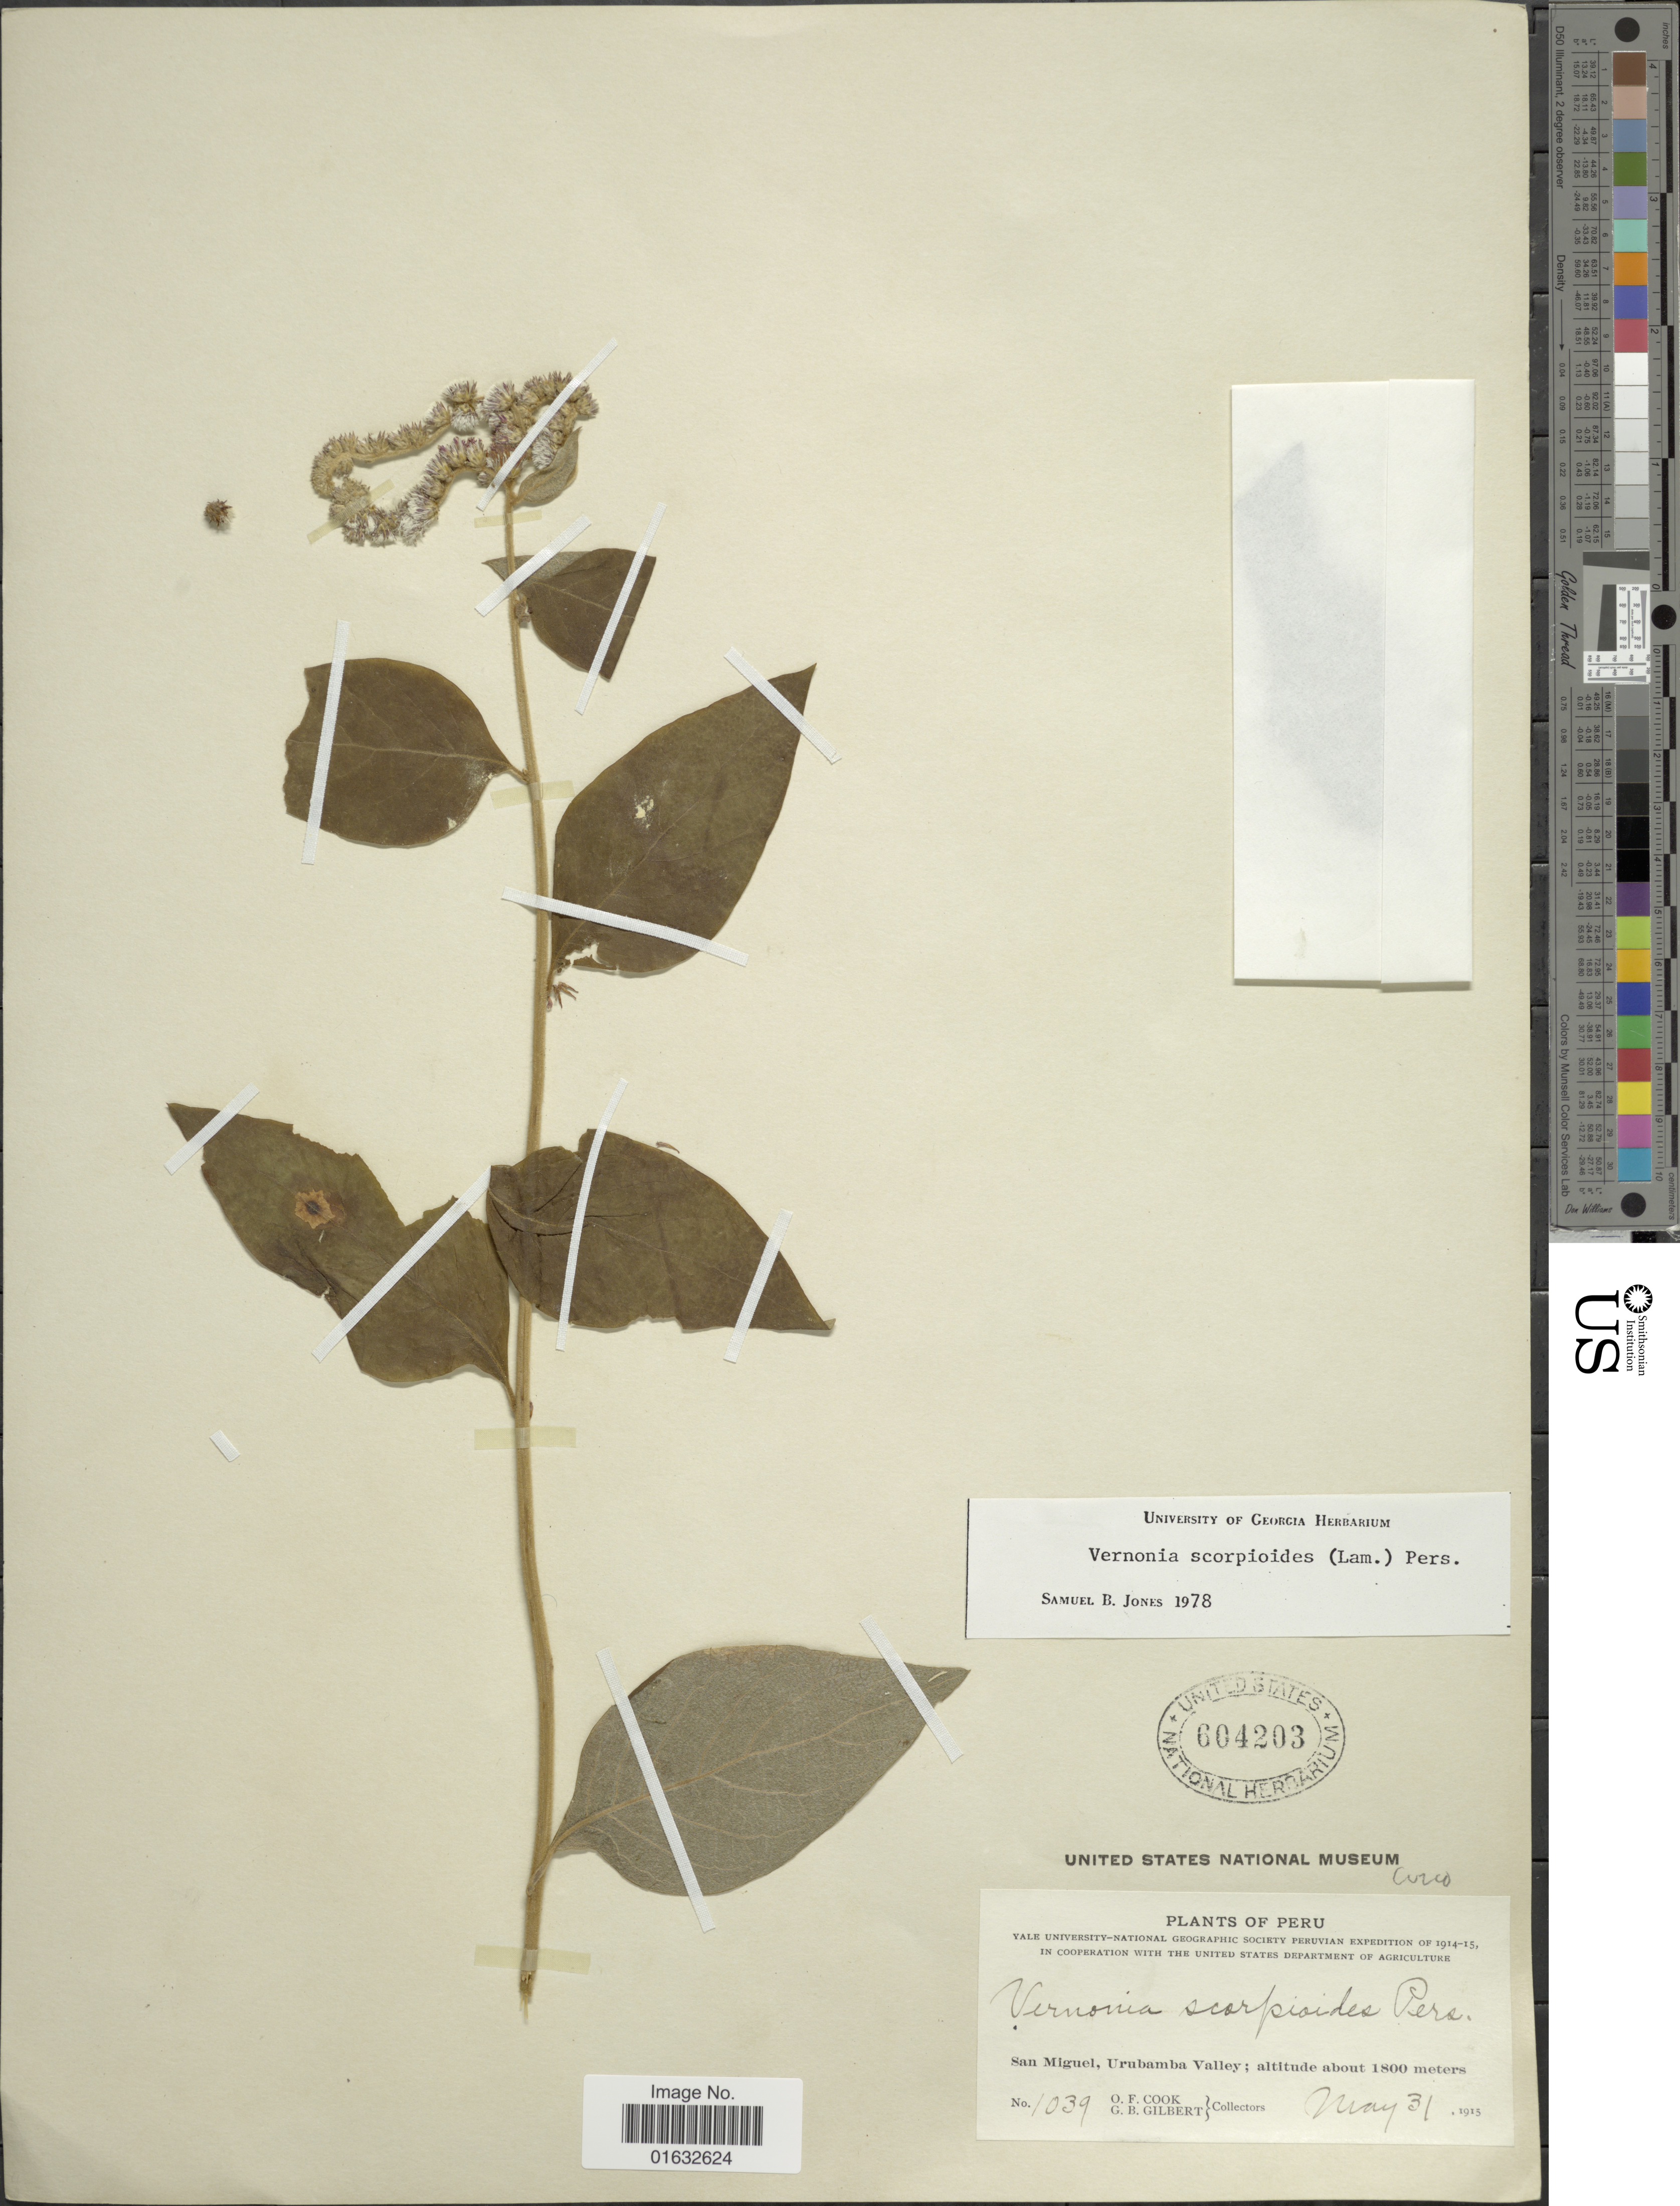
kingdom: Plantae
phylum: Tracheophyta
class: Magnoliopsida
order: Asterales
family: Asteraceae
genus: Cyrtocymura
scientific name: Cyrtocymura scorpioides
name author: (Lam.) H. Rob.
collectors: O. F. Cook & G. B. Gilbert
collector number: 1039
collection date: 1915-05-31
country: Peru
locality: San Miguel, Urubamba Valley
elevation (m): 1800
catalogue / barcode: US 604203